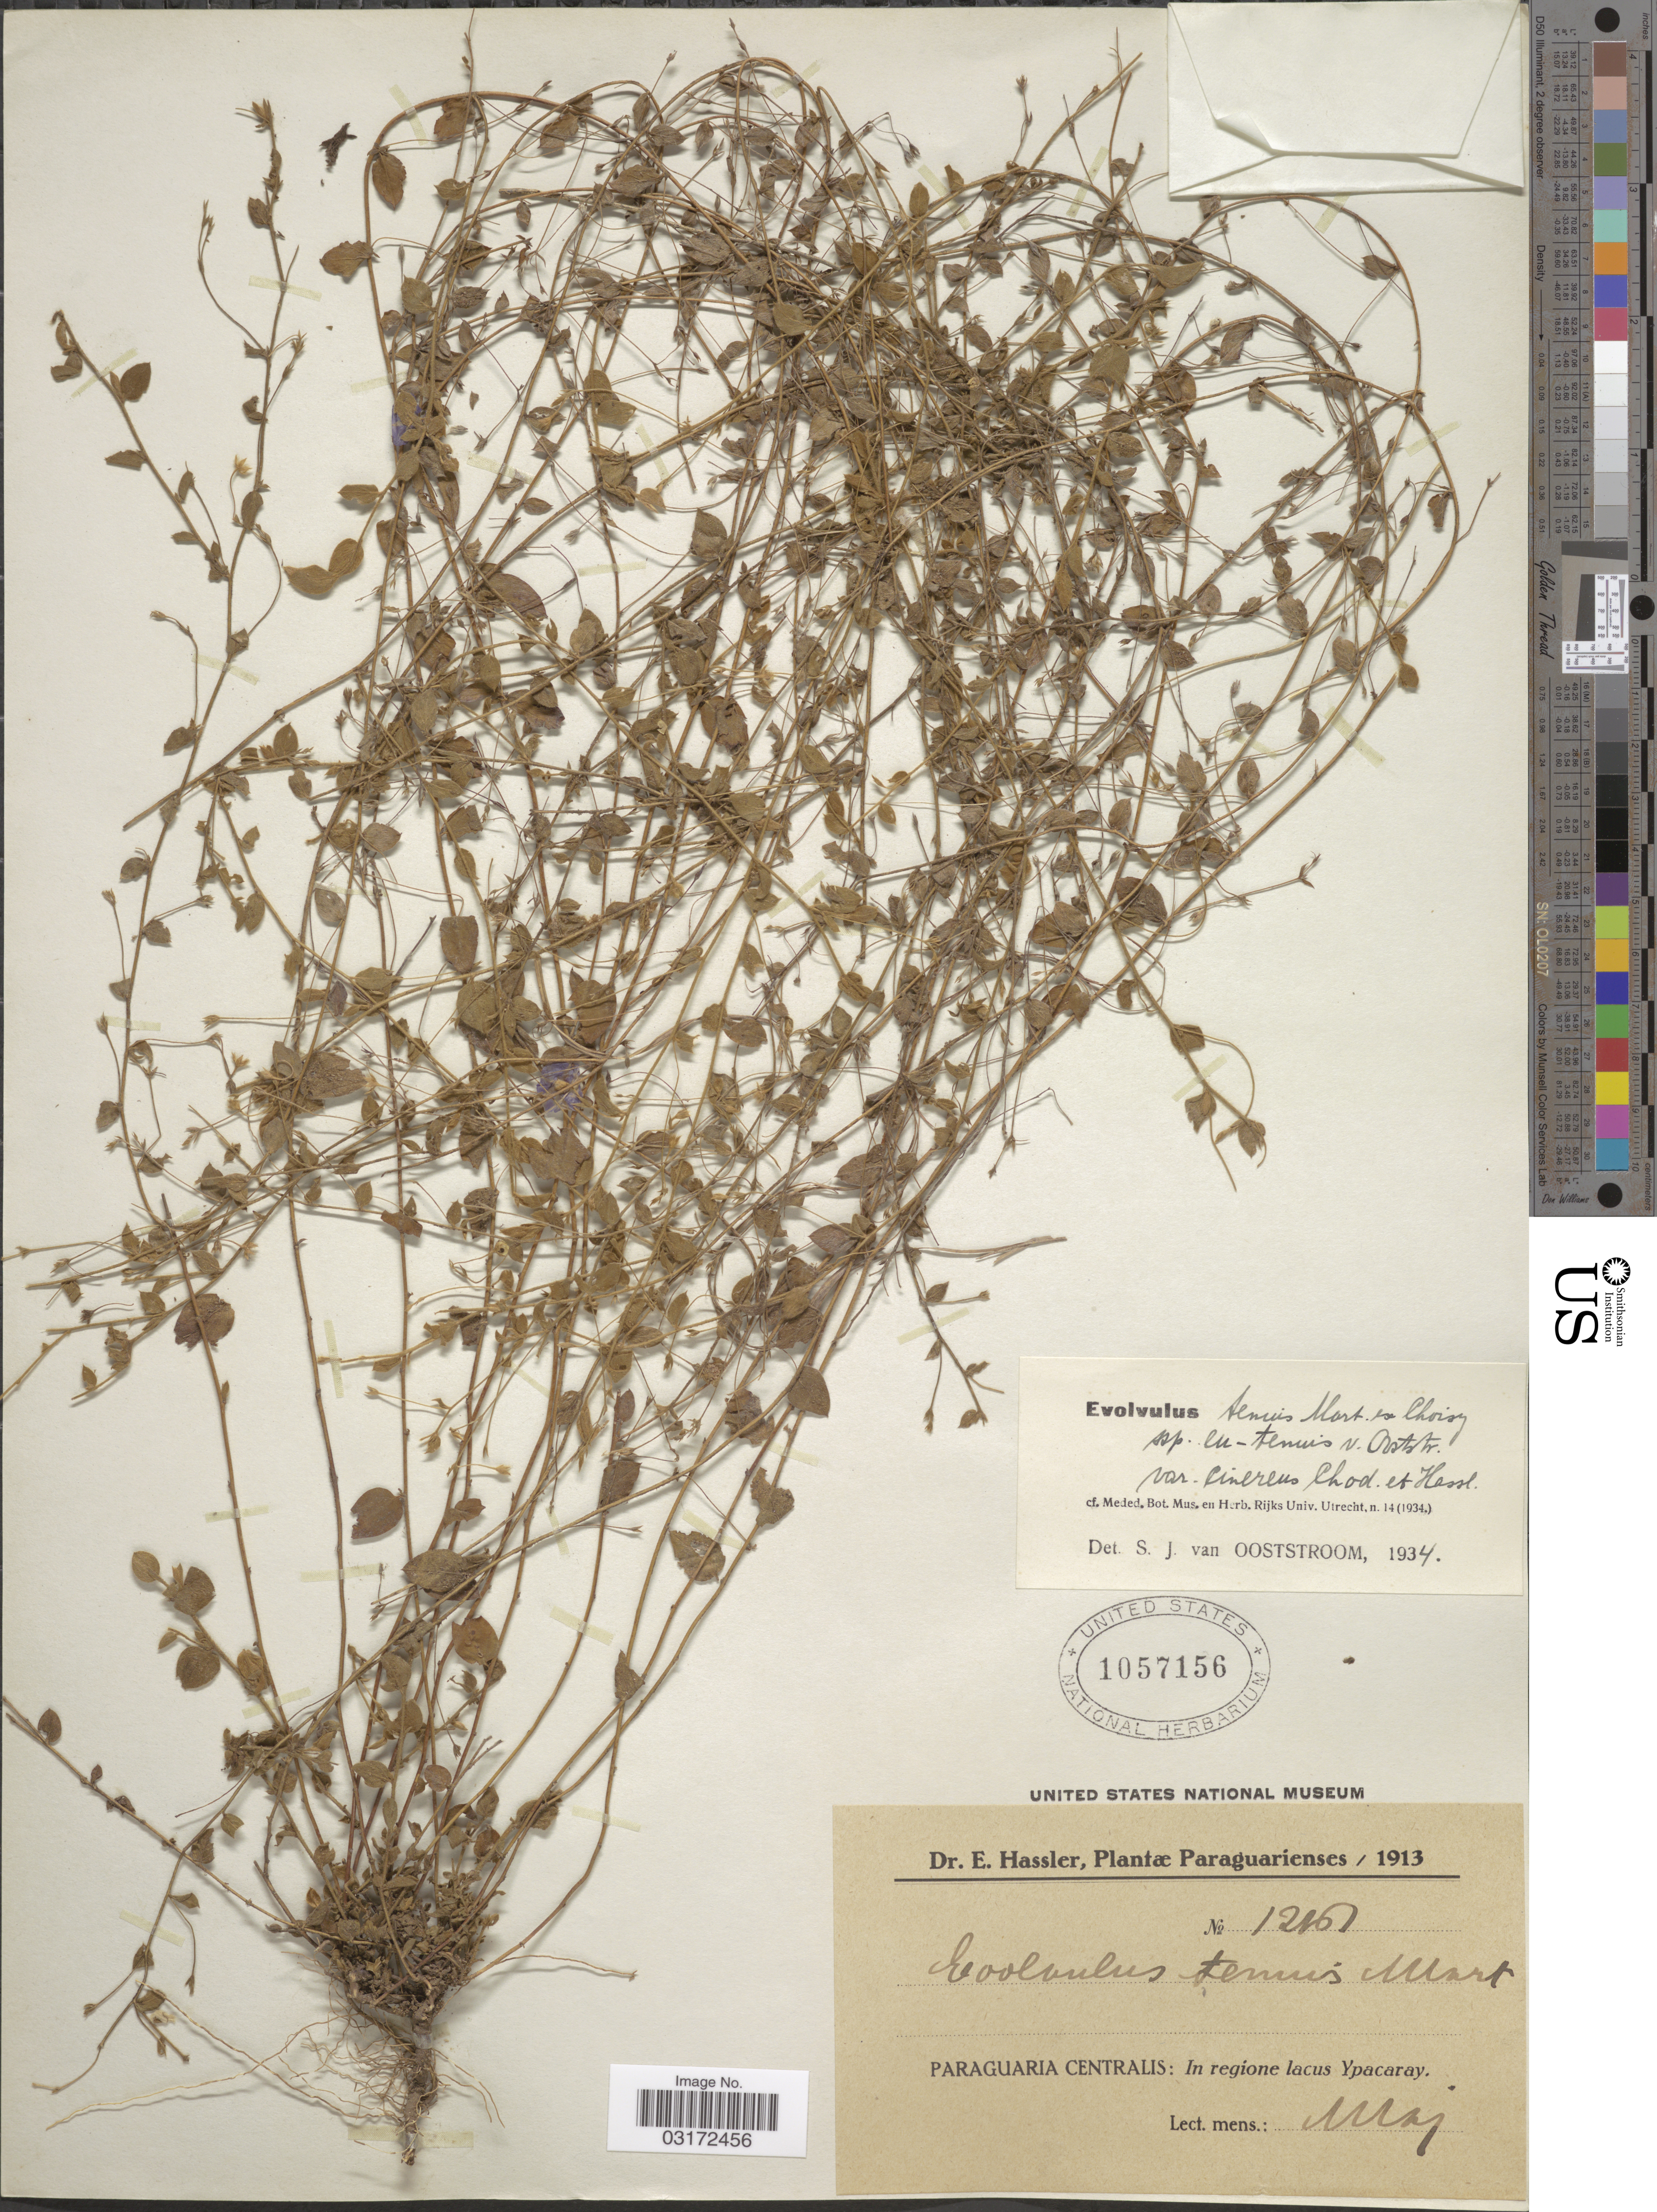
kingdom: Plantae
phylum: Tracheophyta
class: Magnoliopsida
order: Solanales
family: Convolvulaceae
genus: Evolvulus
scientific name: Evolvulus tenuis var. cinereus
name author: Chodat & Hassl.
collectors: E. Hassler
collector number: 12167*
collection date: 1913-05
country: Paraguay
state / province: Paraguari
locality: Paraguaria Centralis: In region lacus Ypacaray.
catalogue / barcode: US 1057156